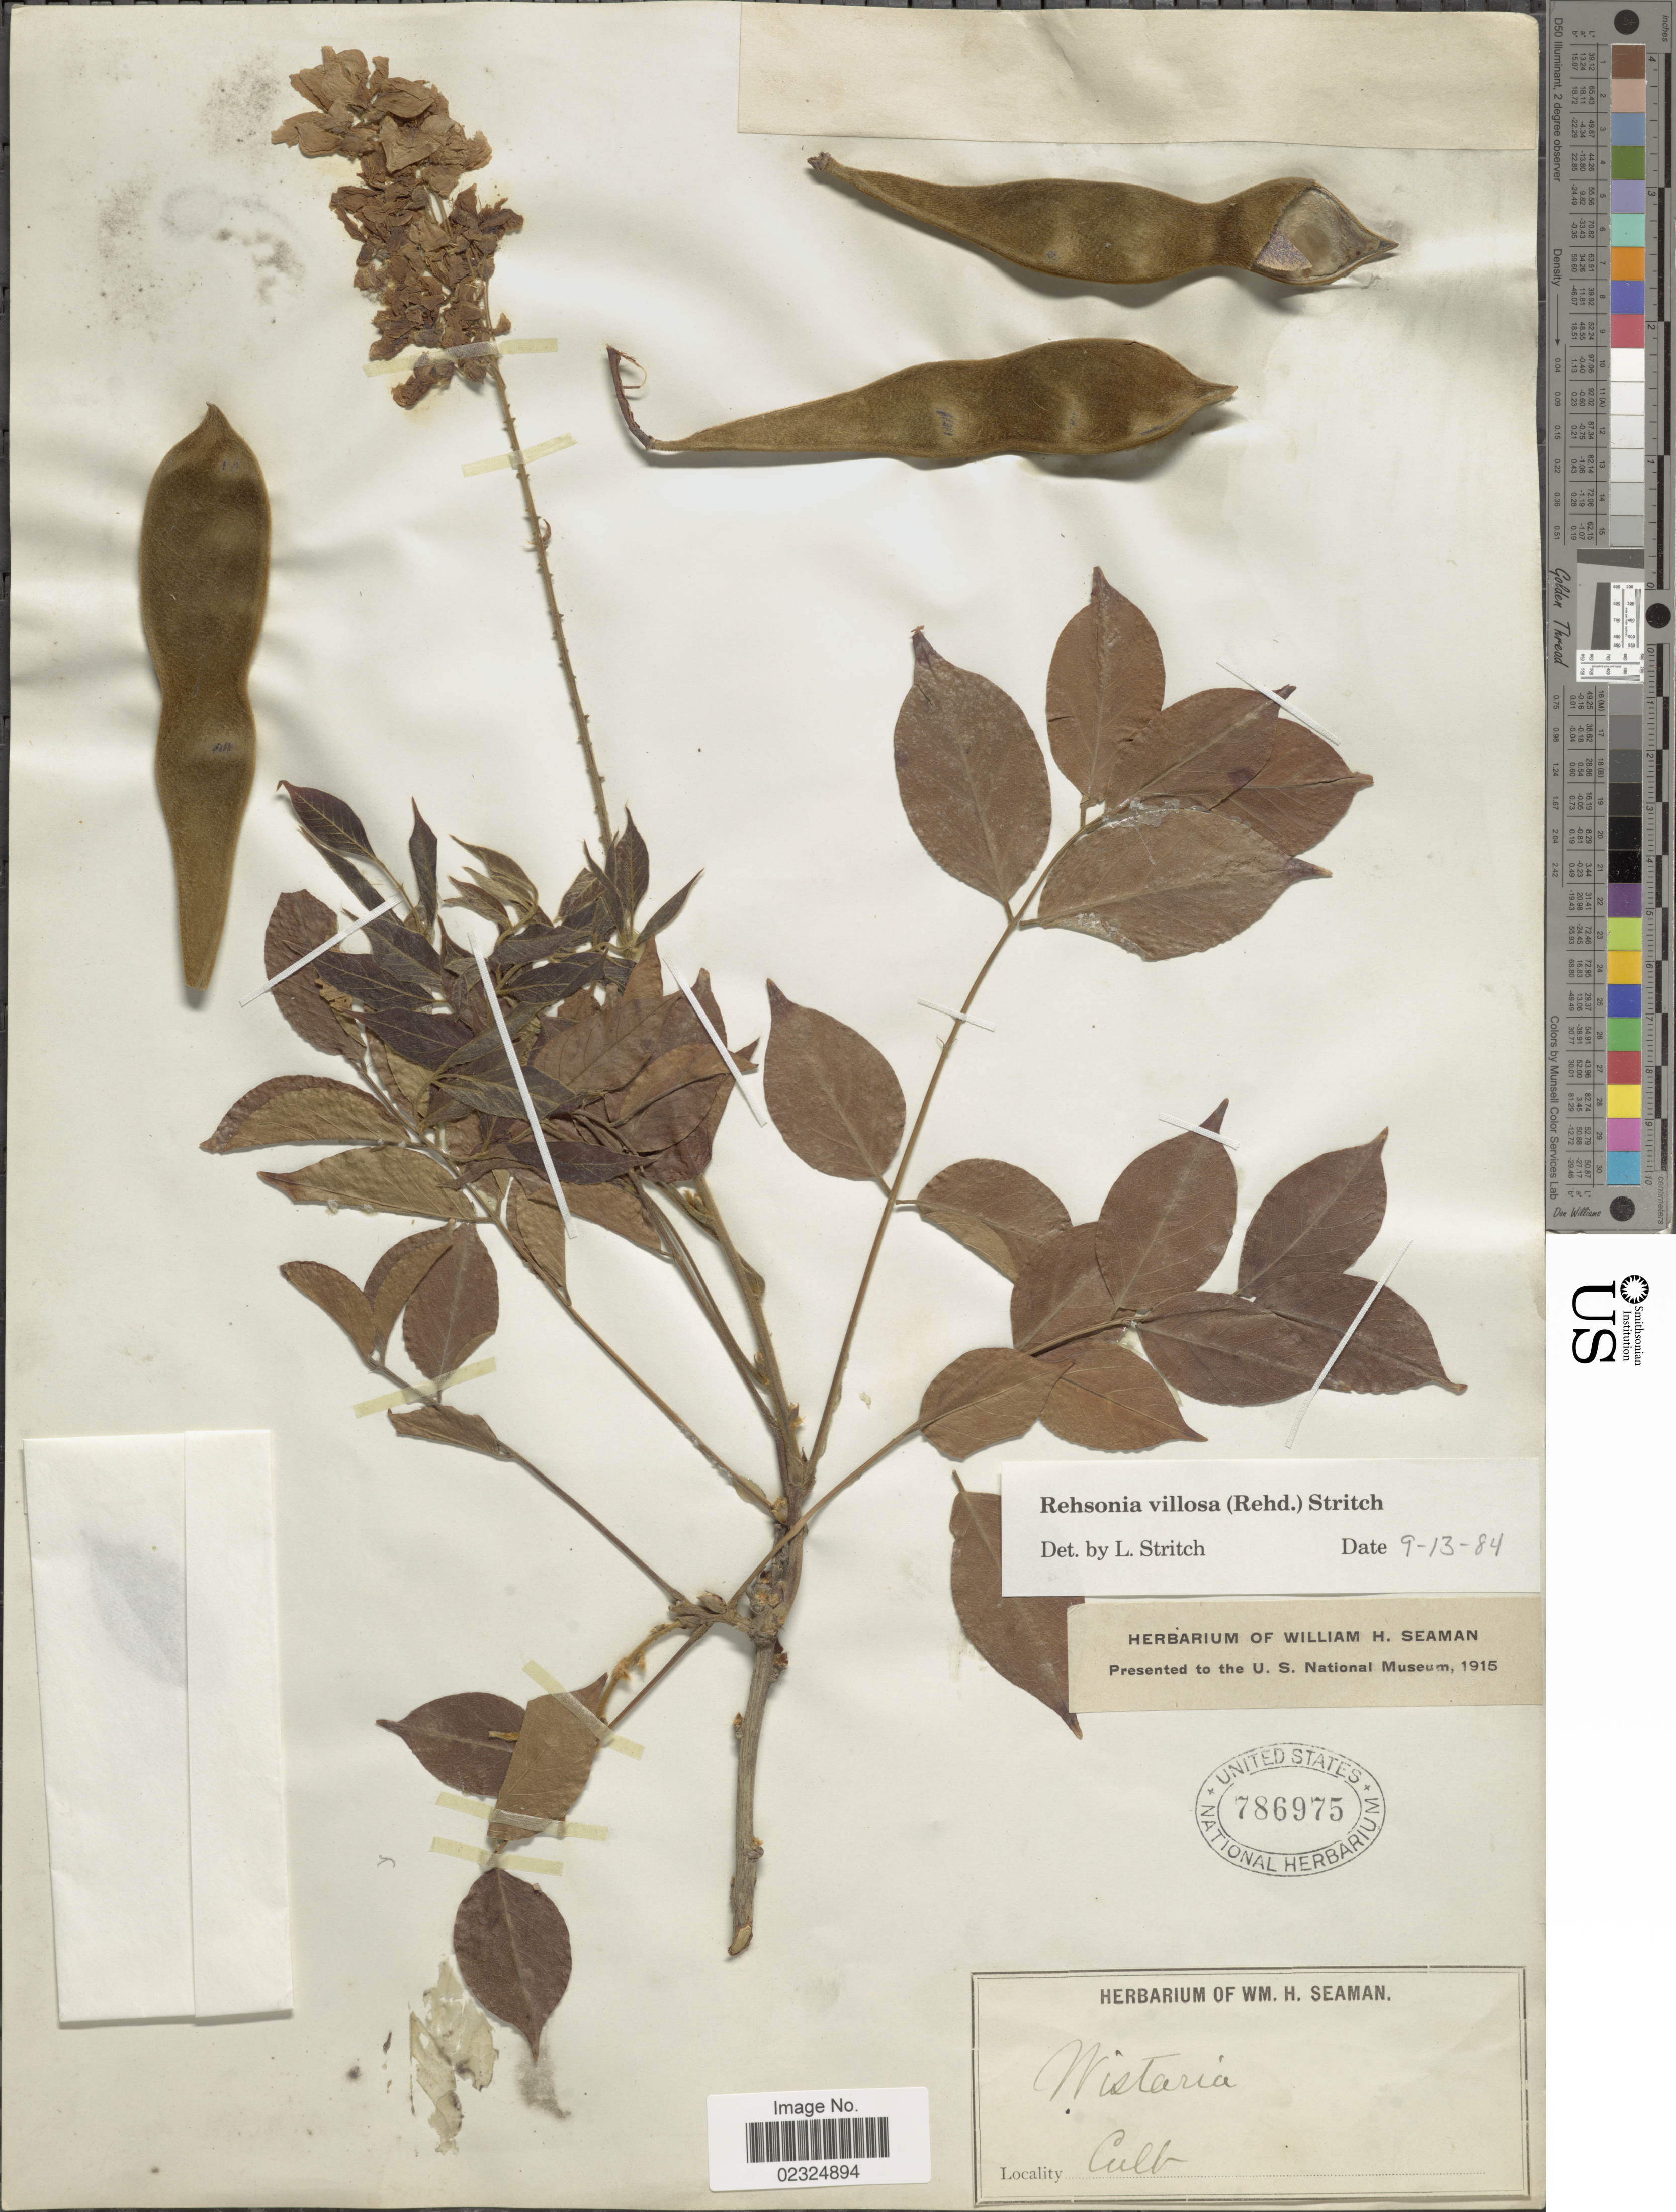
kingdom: Plantae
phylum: Tracheophyta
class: Magnoliopsida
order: Fabales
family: Fabaceae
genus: Wisteria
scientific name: Wisteria floribunda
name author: (Willd.) DC.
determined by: Egan, Ashley N., (US), Smithsonian Institution - National Museum of Natural History (UNITED STATES)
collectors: Ex herb. W. H. Seaman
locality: Cult.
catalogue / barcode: US 786975